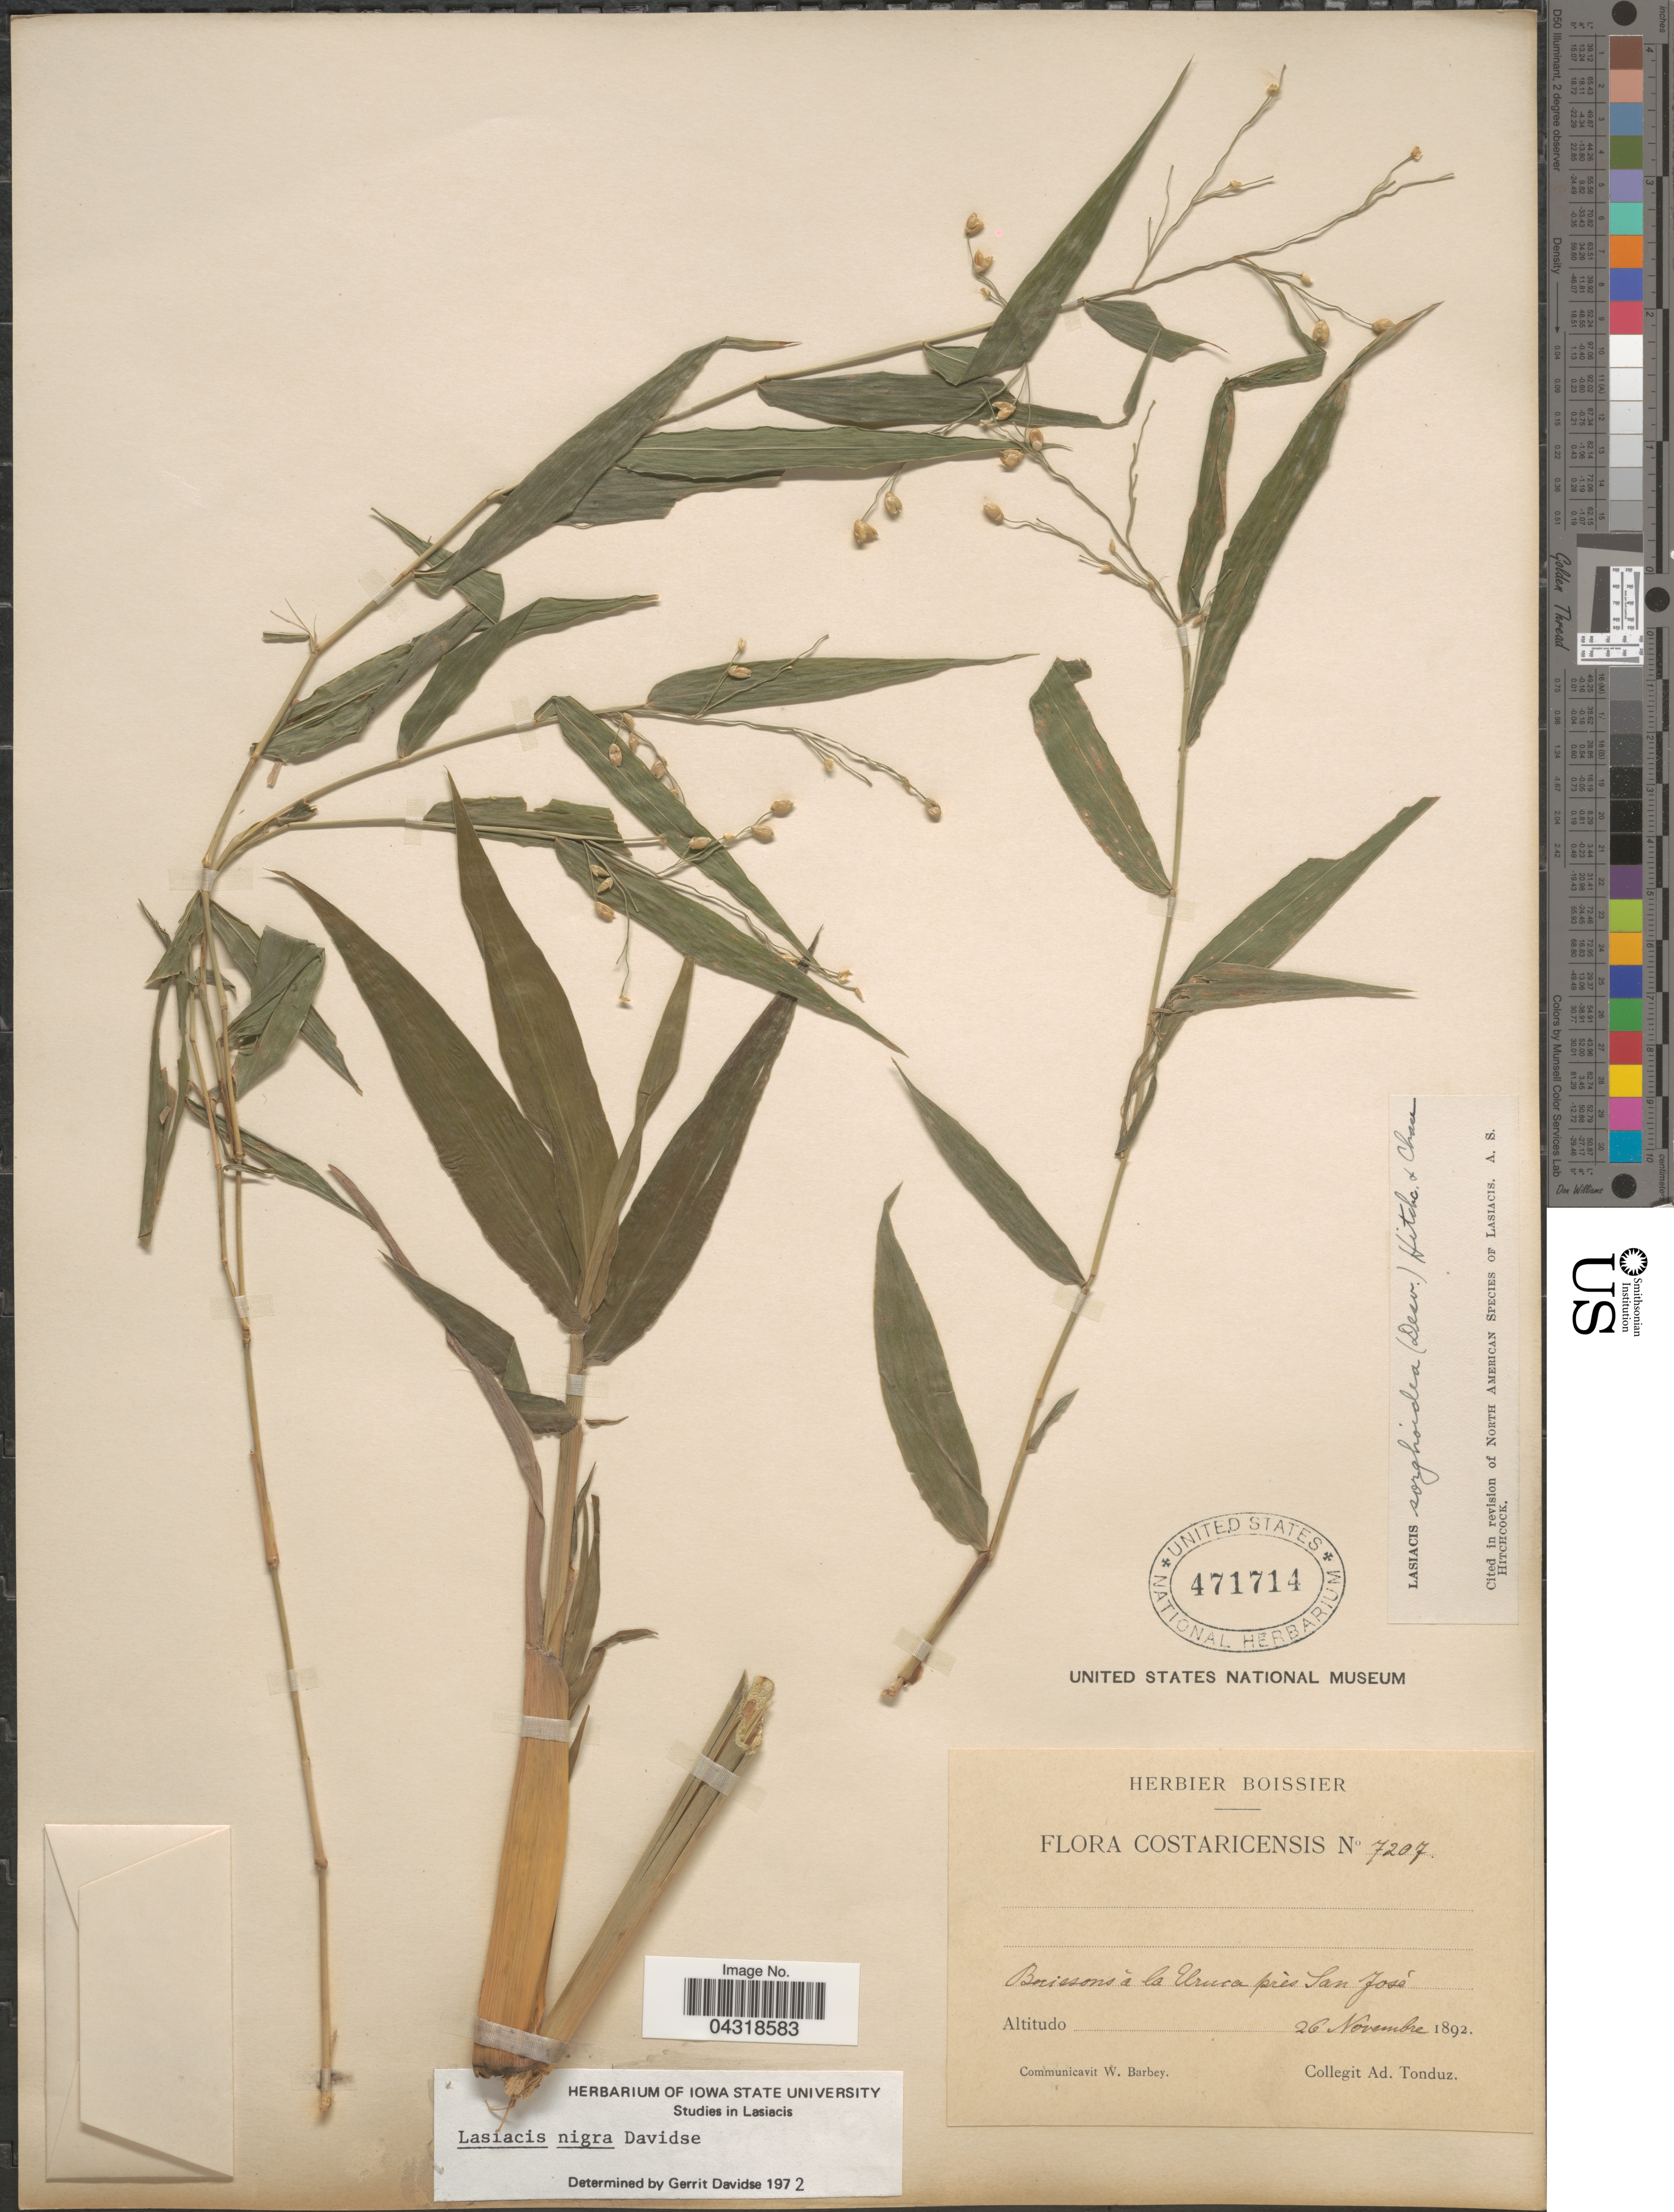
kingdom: Plantae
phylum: Tracheophyta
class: Liliopsida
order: Poales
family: Poaceae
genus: Lasiacis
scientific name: Lasiacis nigra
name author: Davidse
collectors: A. Tonduz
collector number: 7207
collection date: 1892-11-26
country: Costa Rica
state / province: San José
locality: Costaricenses. Buissons à la Uruca près San José.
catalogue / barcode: US 471714